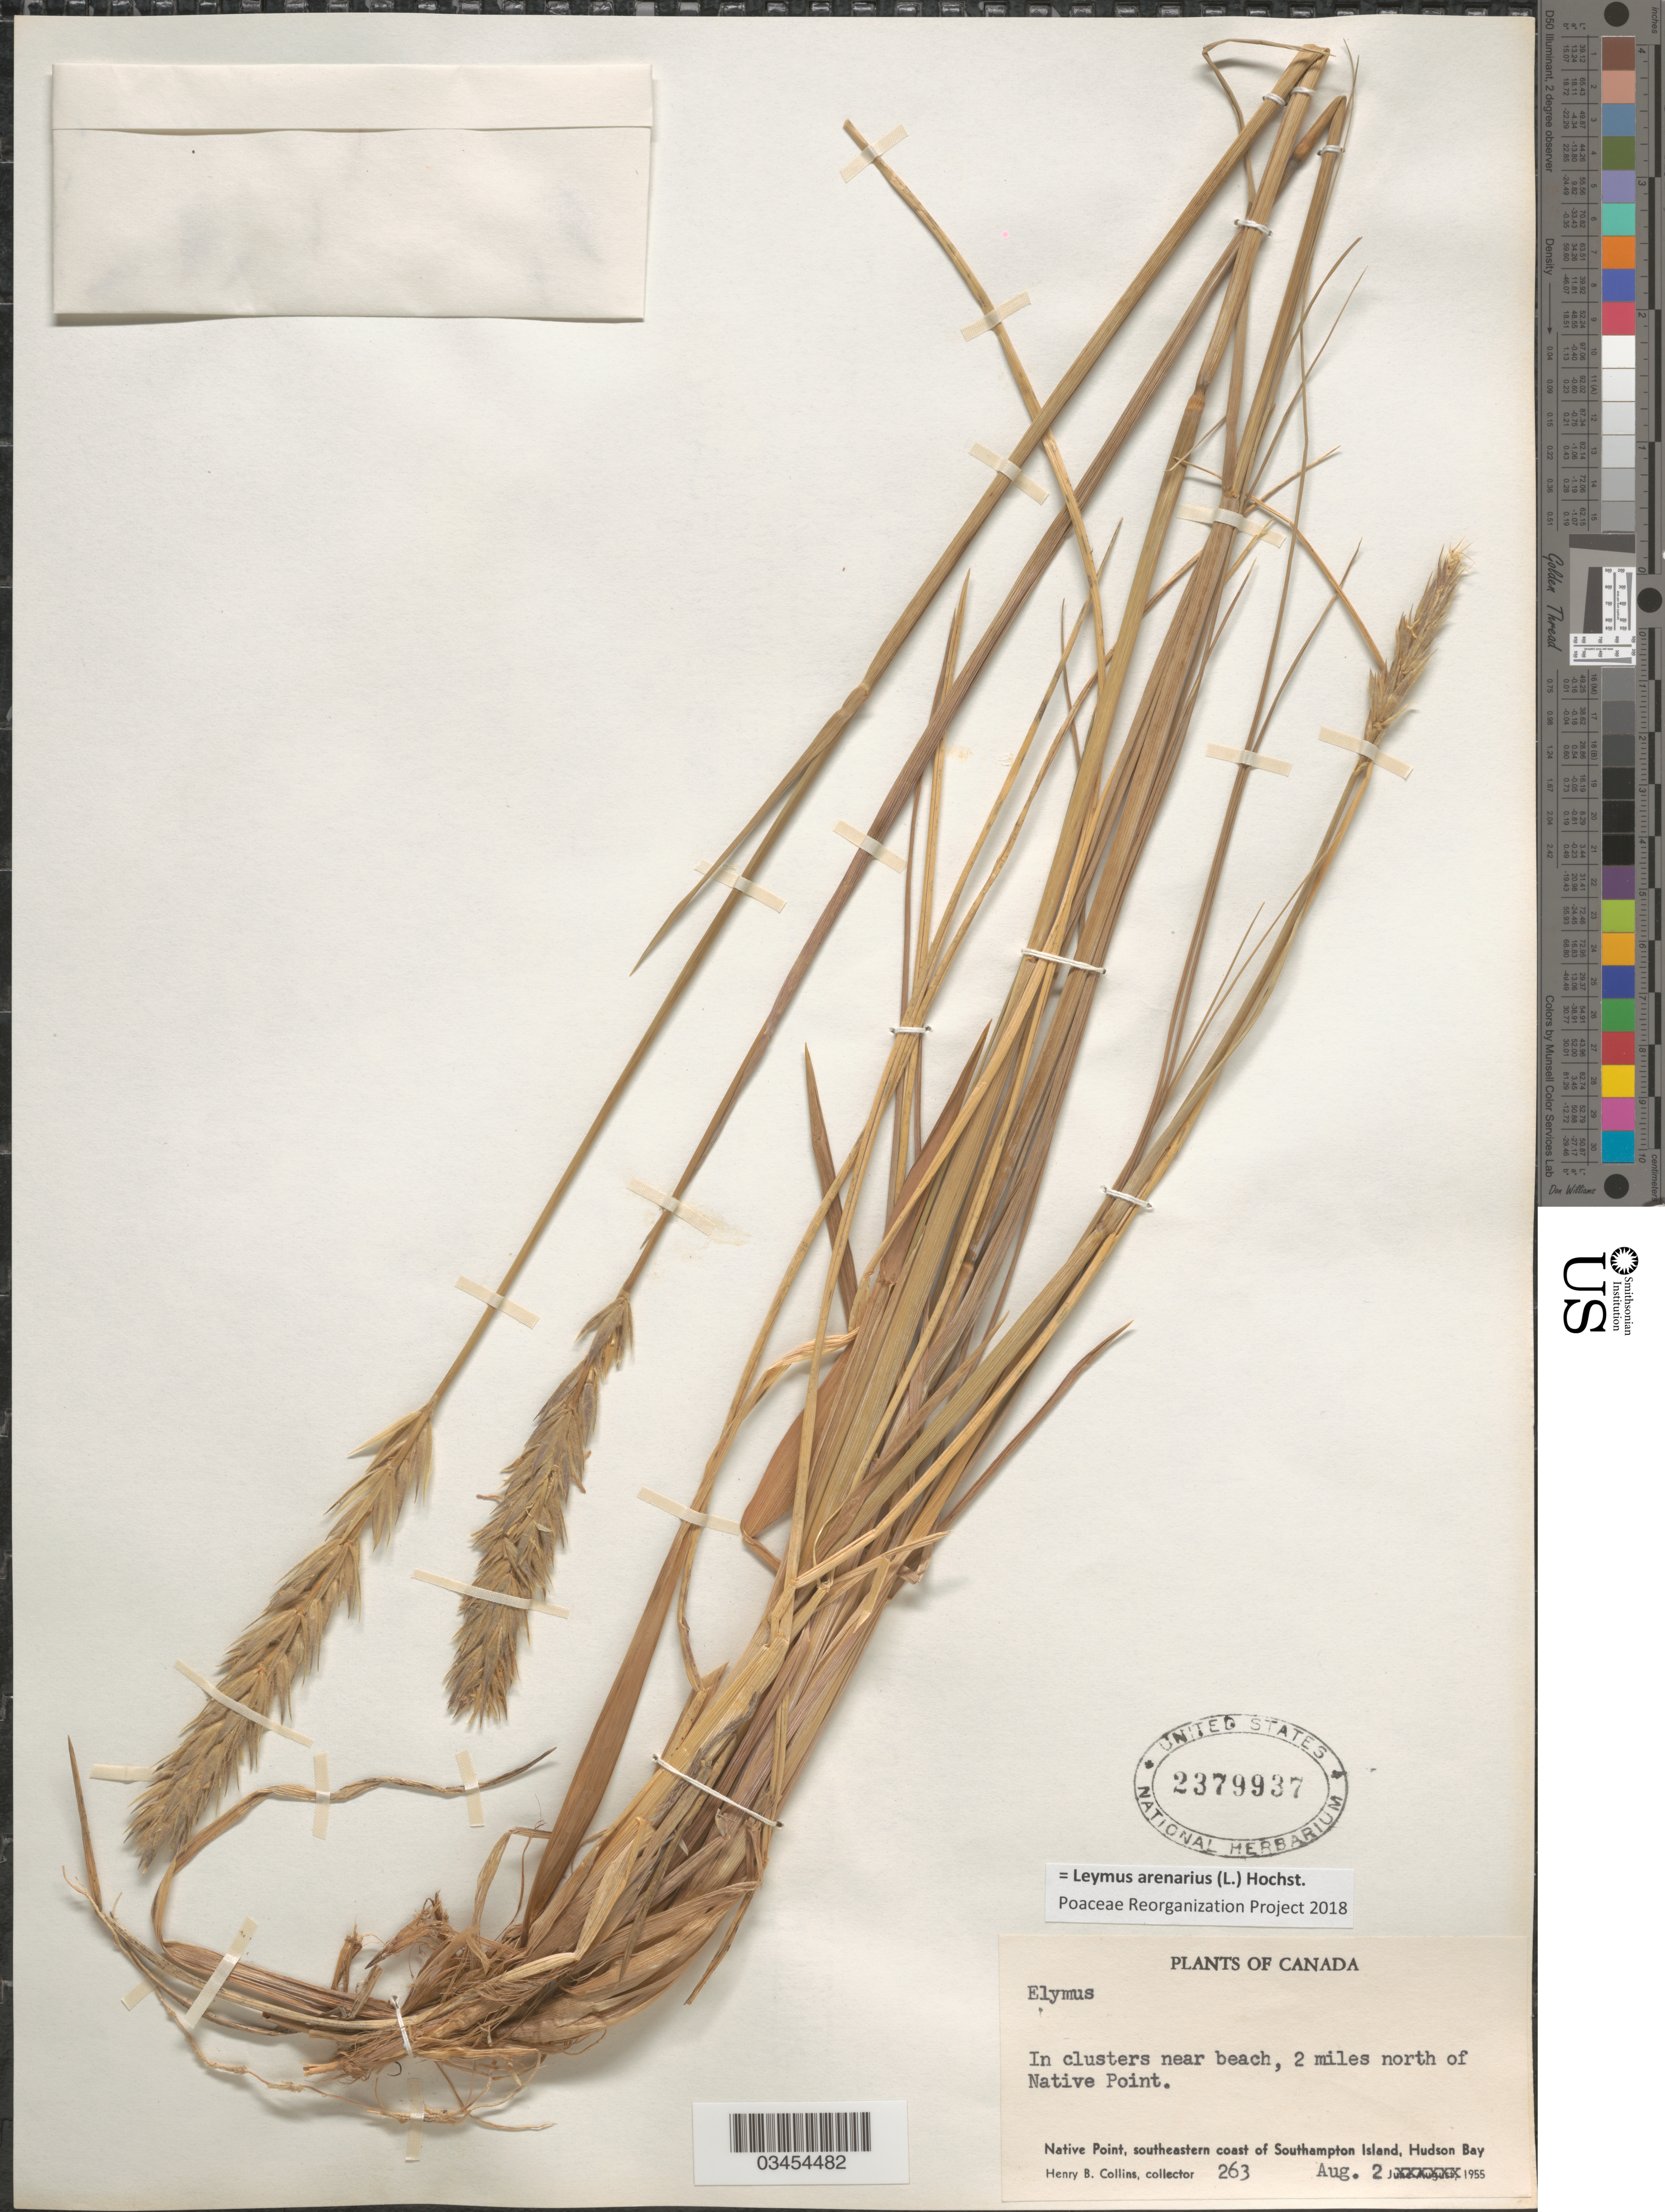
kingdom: Plantae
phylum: Tracheophyta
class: Liliopsida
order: Poales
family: Poaceae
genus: Leymus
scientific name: Leymus mollis subsp. villosissimus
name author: (Scribn.) Á. Löve & D. Löve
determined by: Soreng, Robert J., Research Associate (BOT), Smithsonian Institution - National Museum of Natural History (UNITED STATES)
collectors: H. Collins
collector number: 263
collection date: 1955-08-02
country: Canada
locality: In clusters near beach, 2 miles north of Native Point. Native Point, southeastern coast of Southampton Island, Hudson Bay.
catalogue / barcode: US 2379937